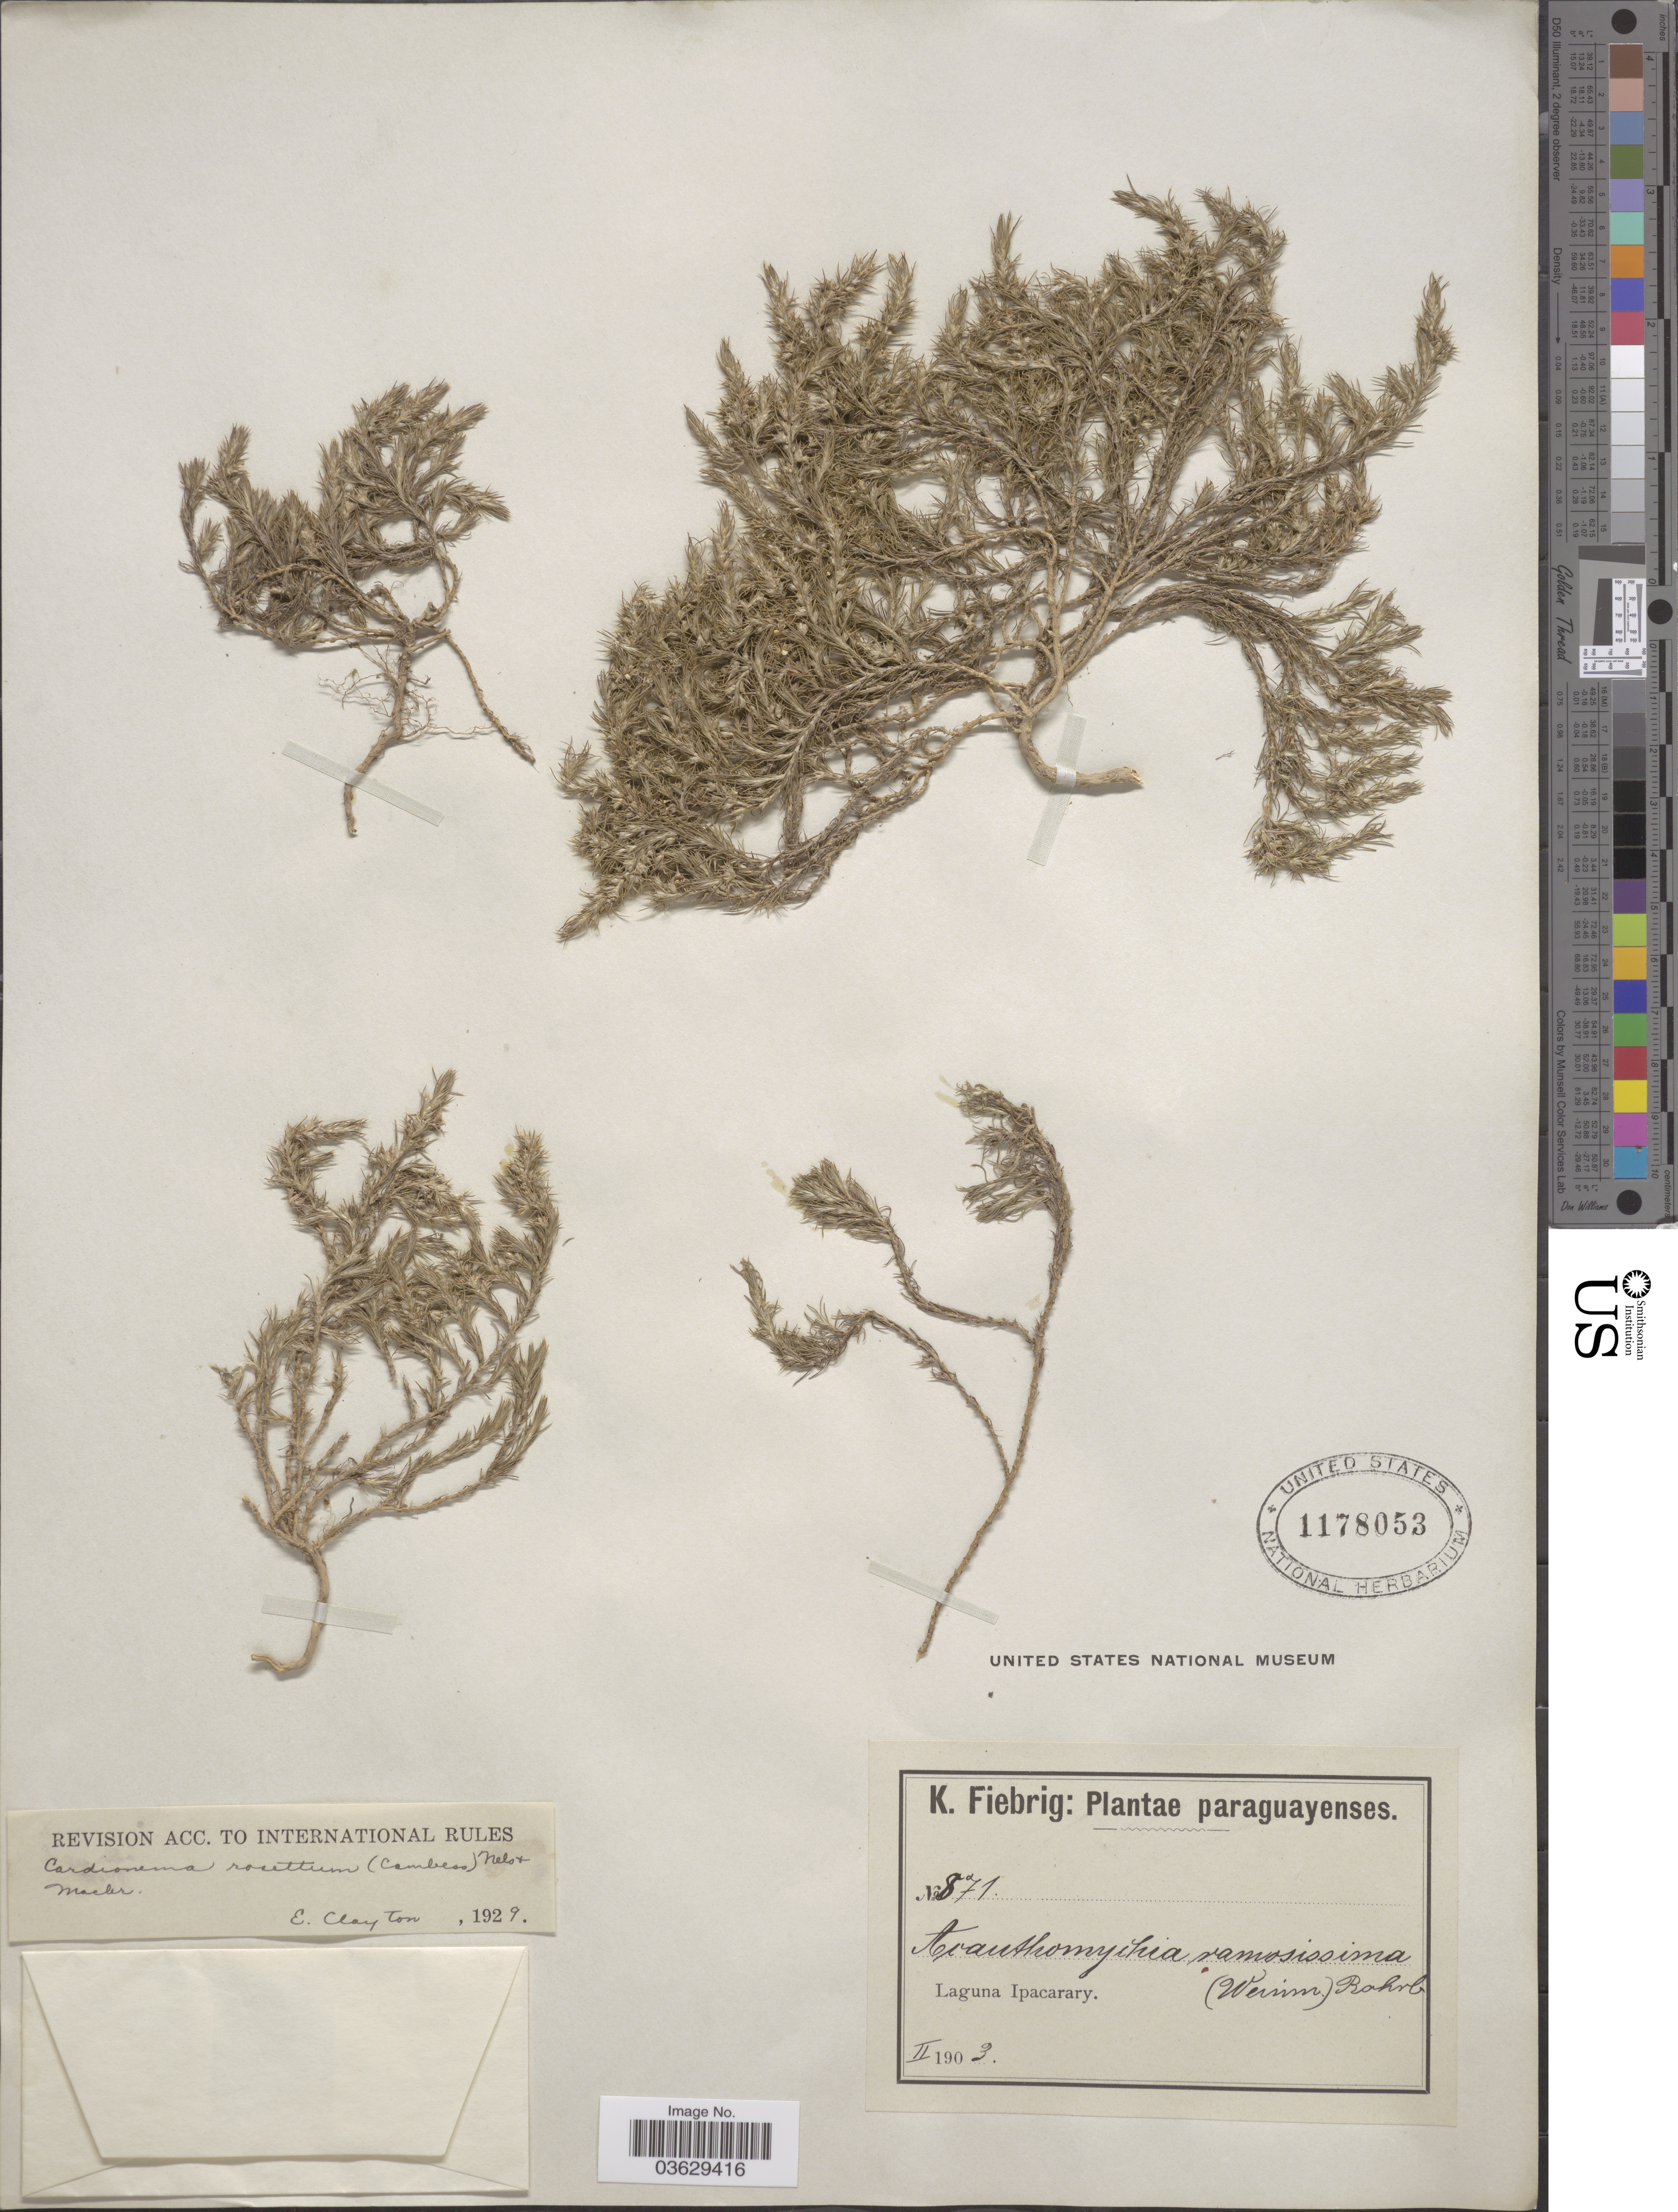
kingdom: Plantae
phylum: Tracheophyta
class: Magnoliopsida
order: Caryophyllales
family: Caryophyllaceae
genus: Cardionema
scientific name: Cardionema rosetta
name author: (Cambess.) A. Nelson & J.F. Macbr.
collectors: K. Fiebrig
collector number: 871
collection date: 1903-02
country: Paraguay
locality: Paraguayenses. Laguna Ipacarary.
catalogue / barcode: US 1178053